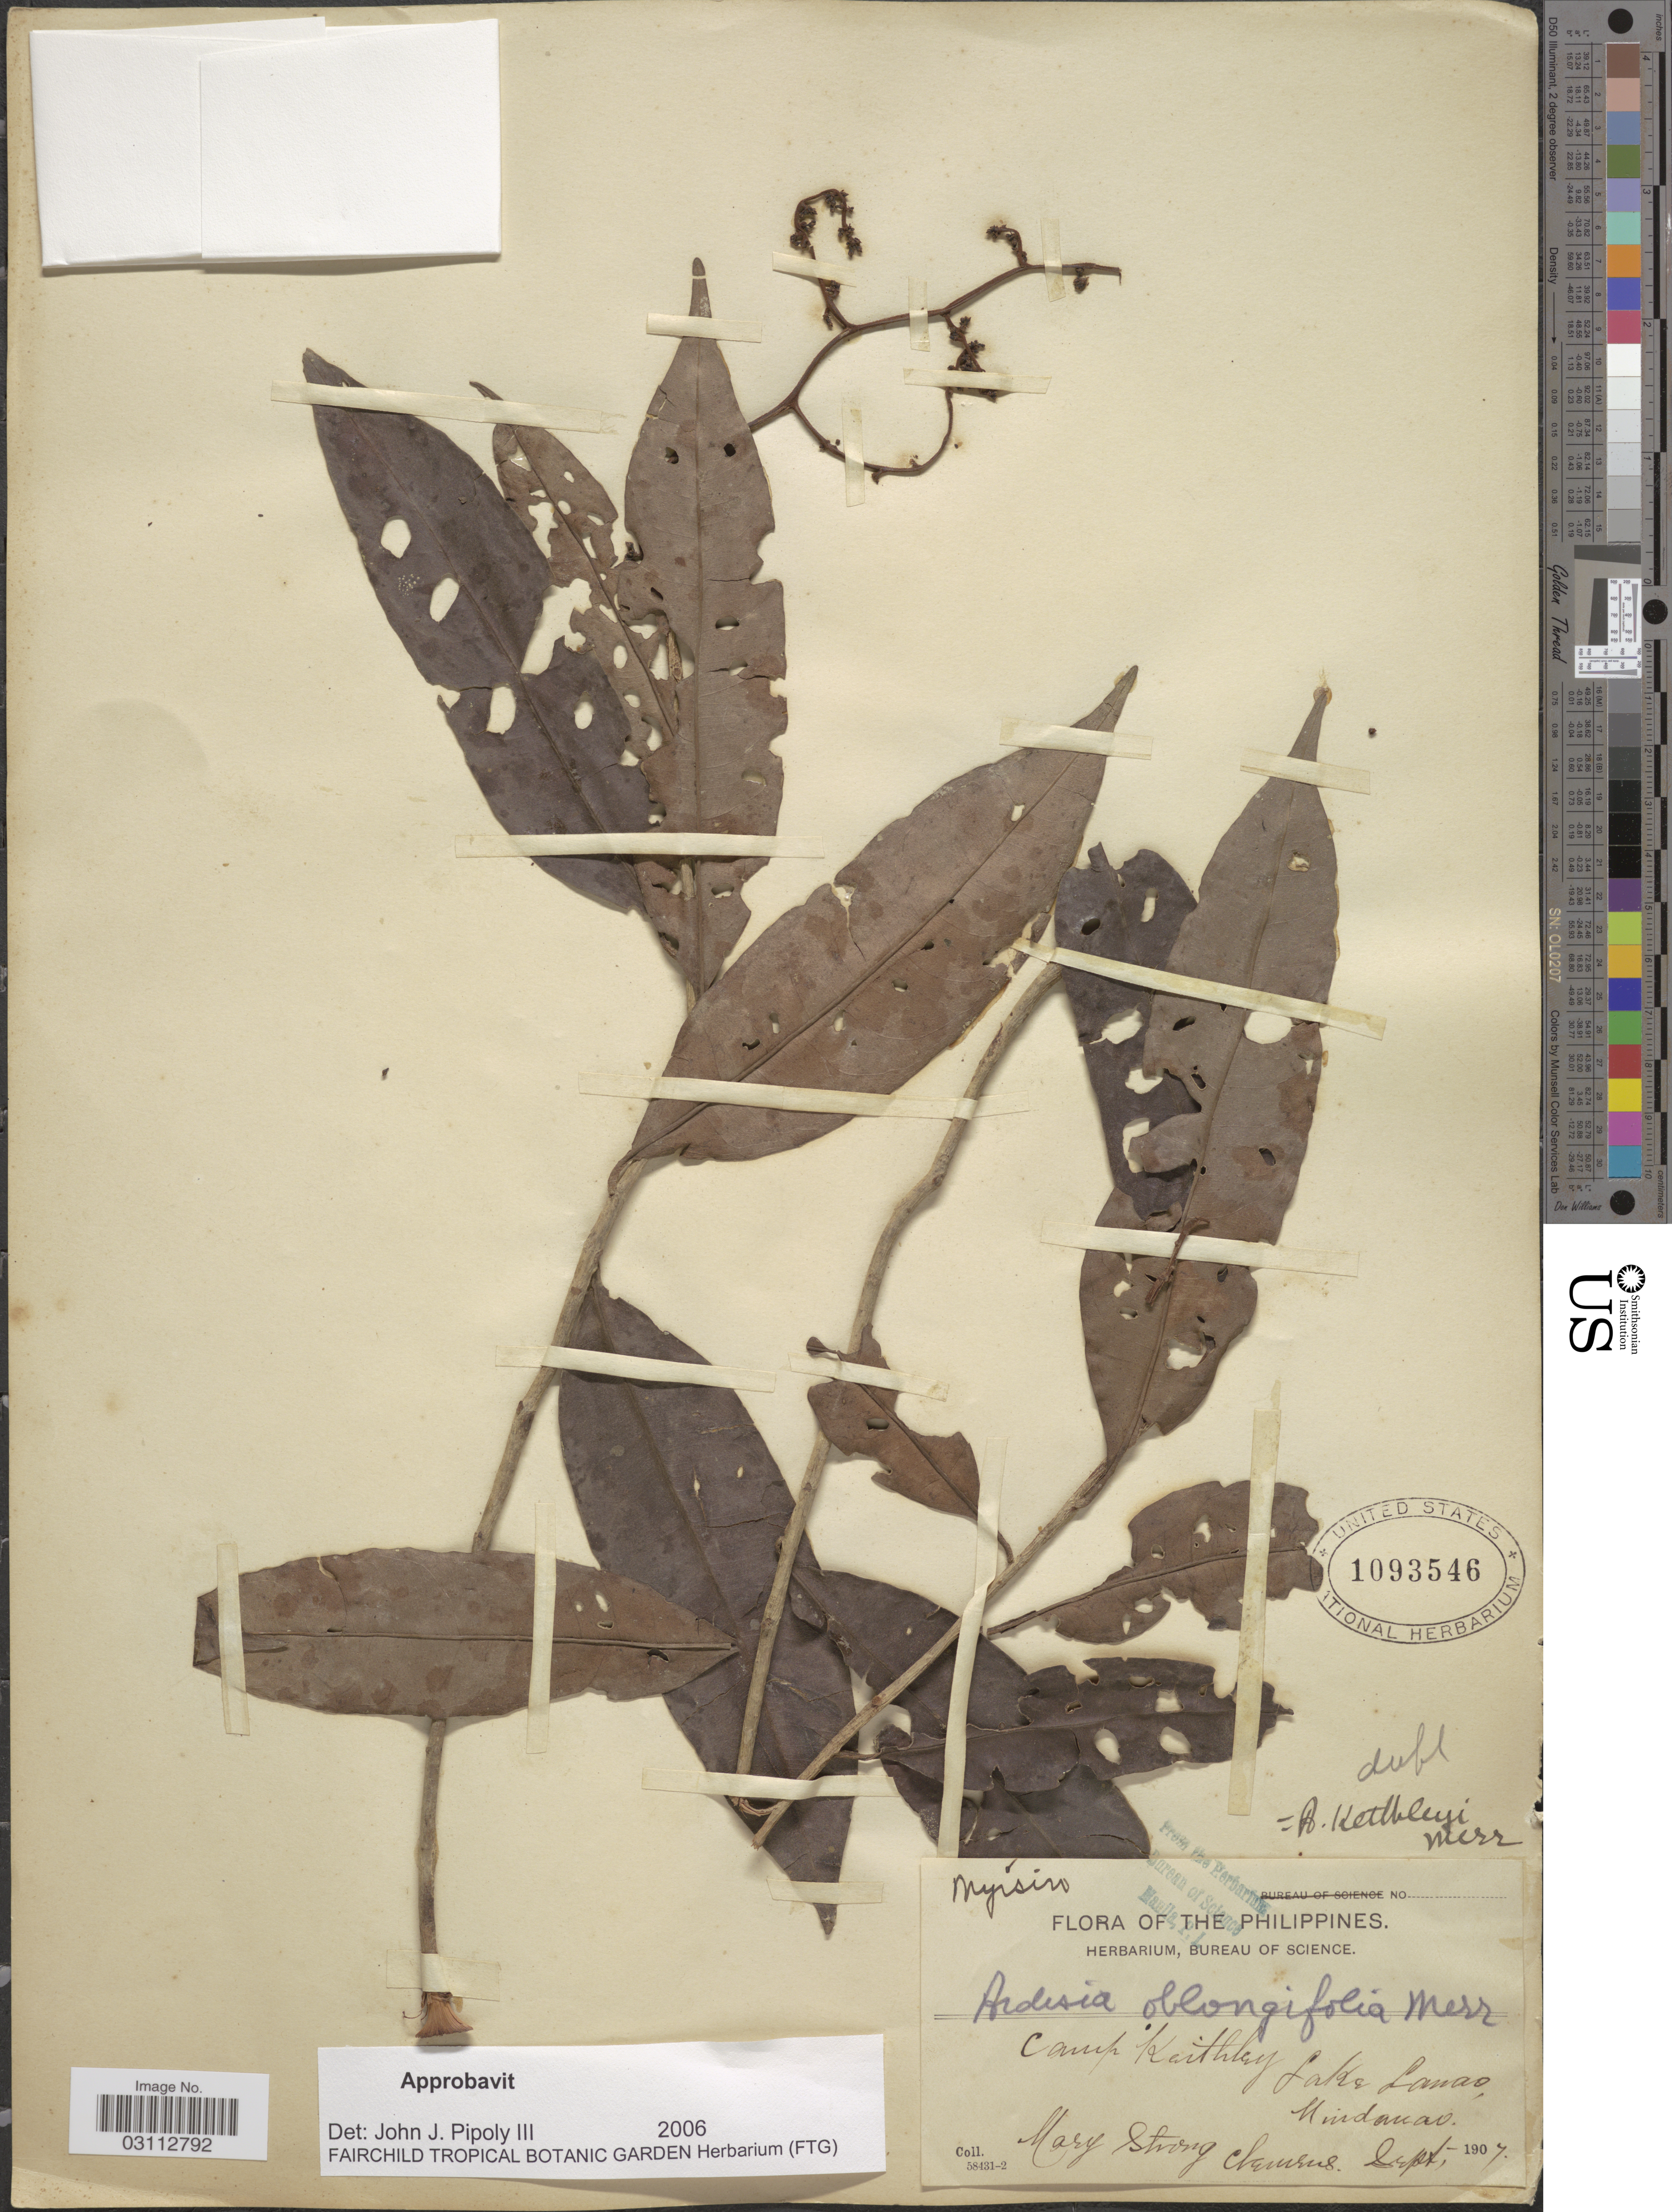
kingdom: Plantae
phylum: Tracheophyta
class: Magnoliopsida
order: Ericales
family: Primulaceae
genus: Ardisia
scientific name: Ardisia keithleyi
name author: Merr.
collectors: M. S. Clemens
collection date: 1907-09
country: Philippines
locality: Camp Keithley. Lake Lanao, Mindanao.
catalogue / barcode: US 1093546